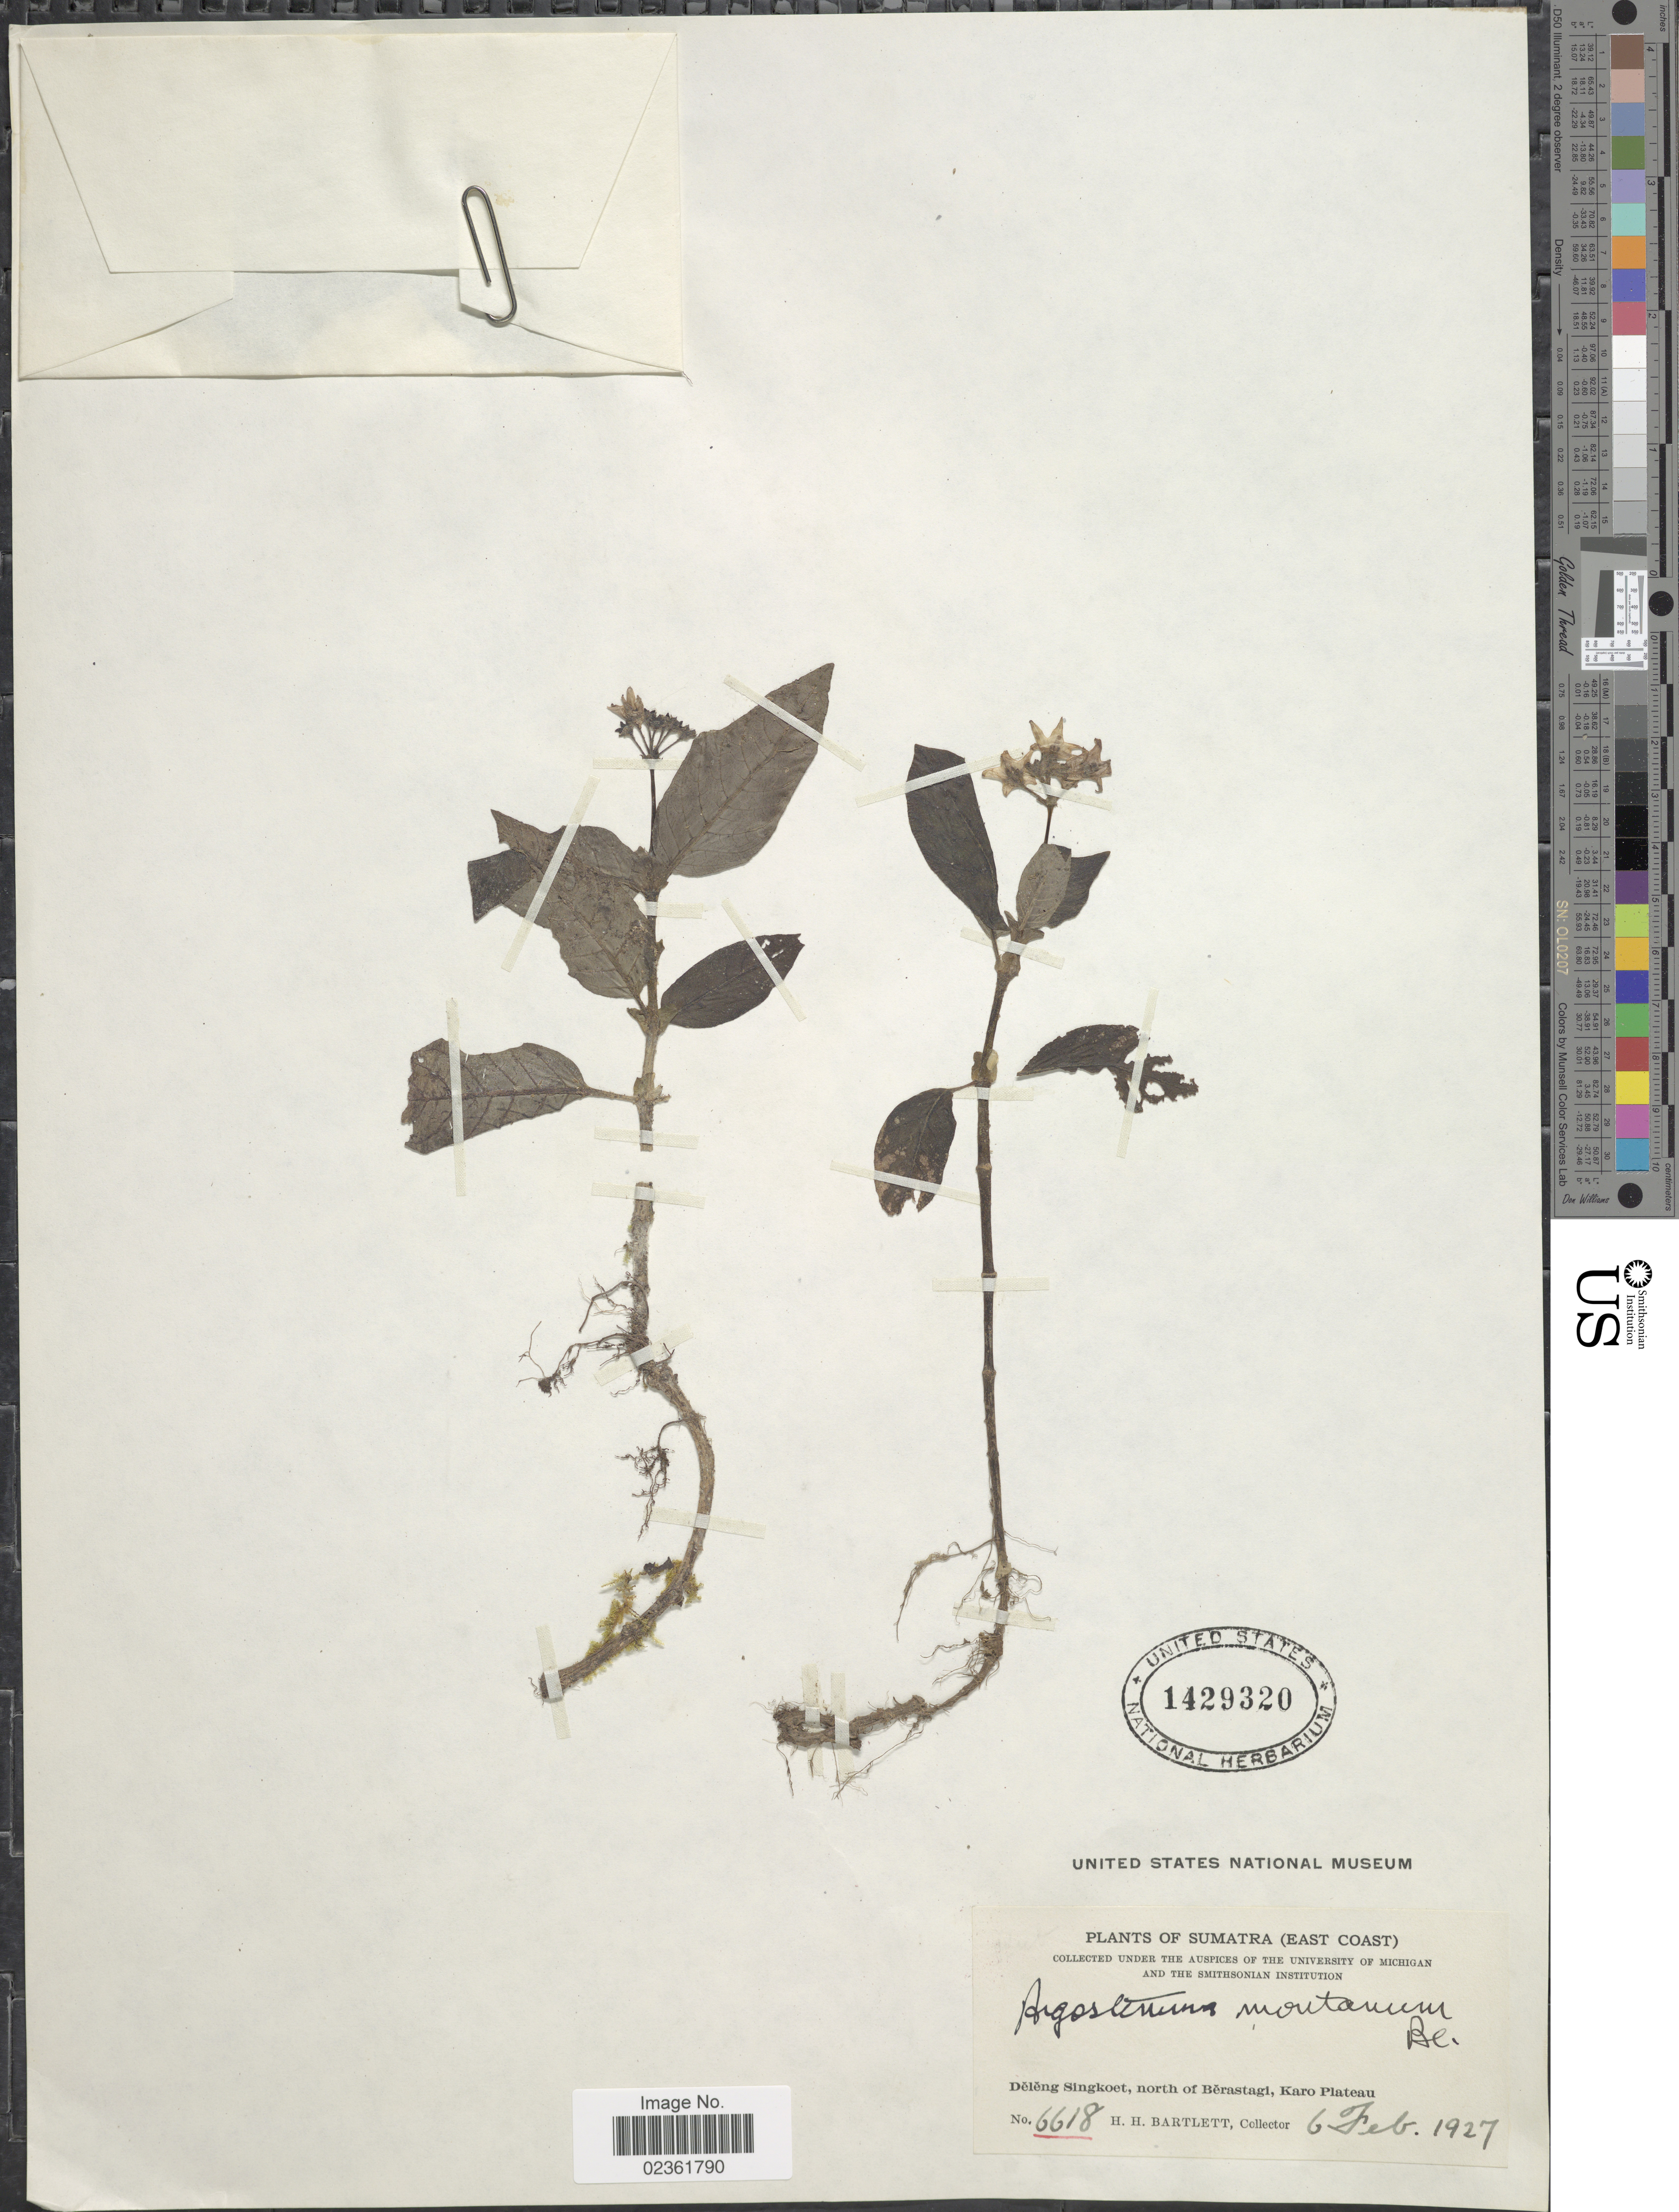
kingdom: Plantae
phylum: Tracheophyta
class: Magnoliopsida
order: Gentianales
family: Rubiaceae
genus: Argostemma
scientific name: Argostemma montanum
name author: Blume ex DC.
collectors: H. H. Bartlett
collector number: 6618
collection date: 1927-02-06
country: Indonesia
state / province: Sumatra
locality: (East Coast), Deleng Singkoet, north of Berastagi, Karo Plateau.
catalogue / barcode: US 1429320